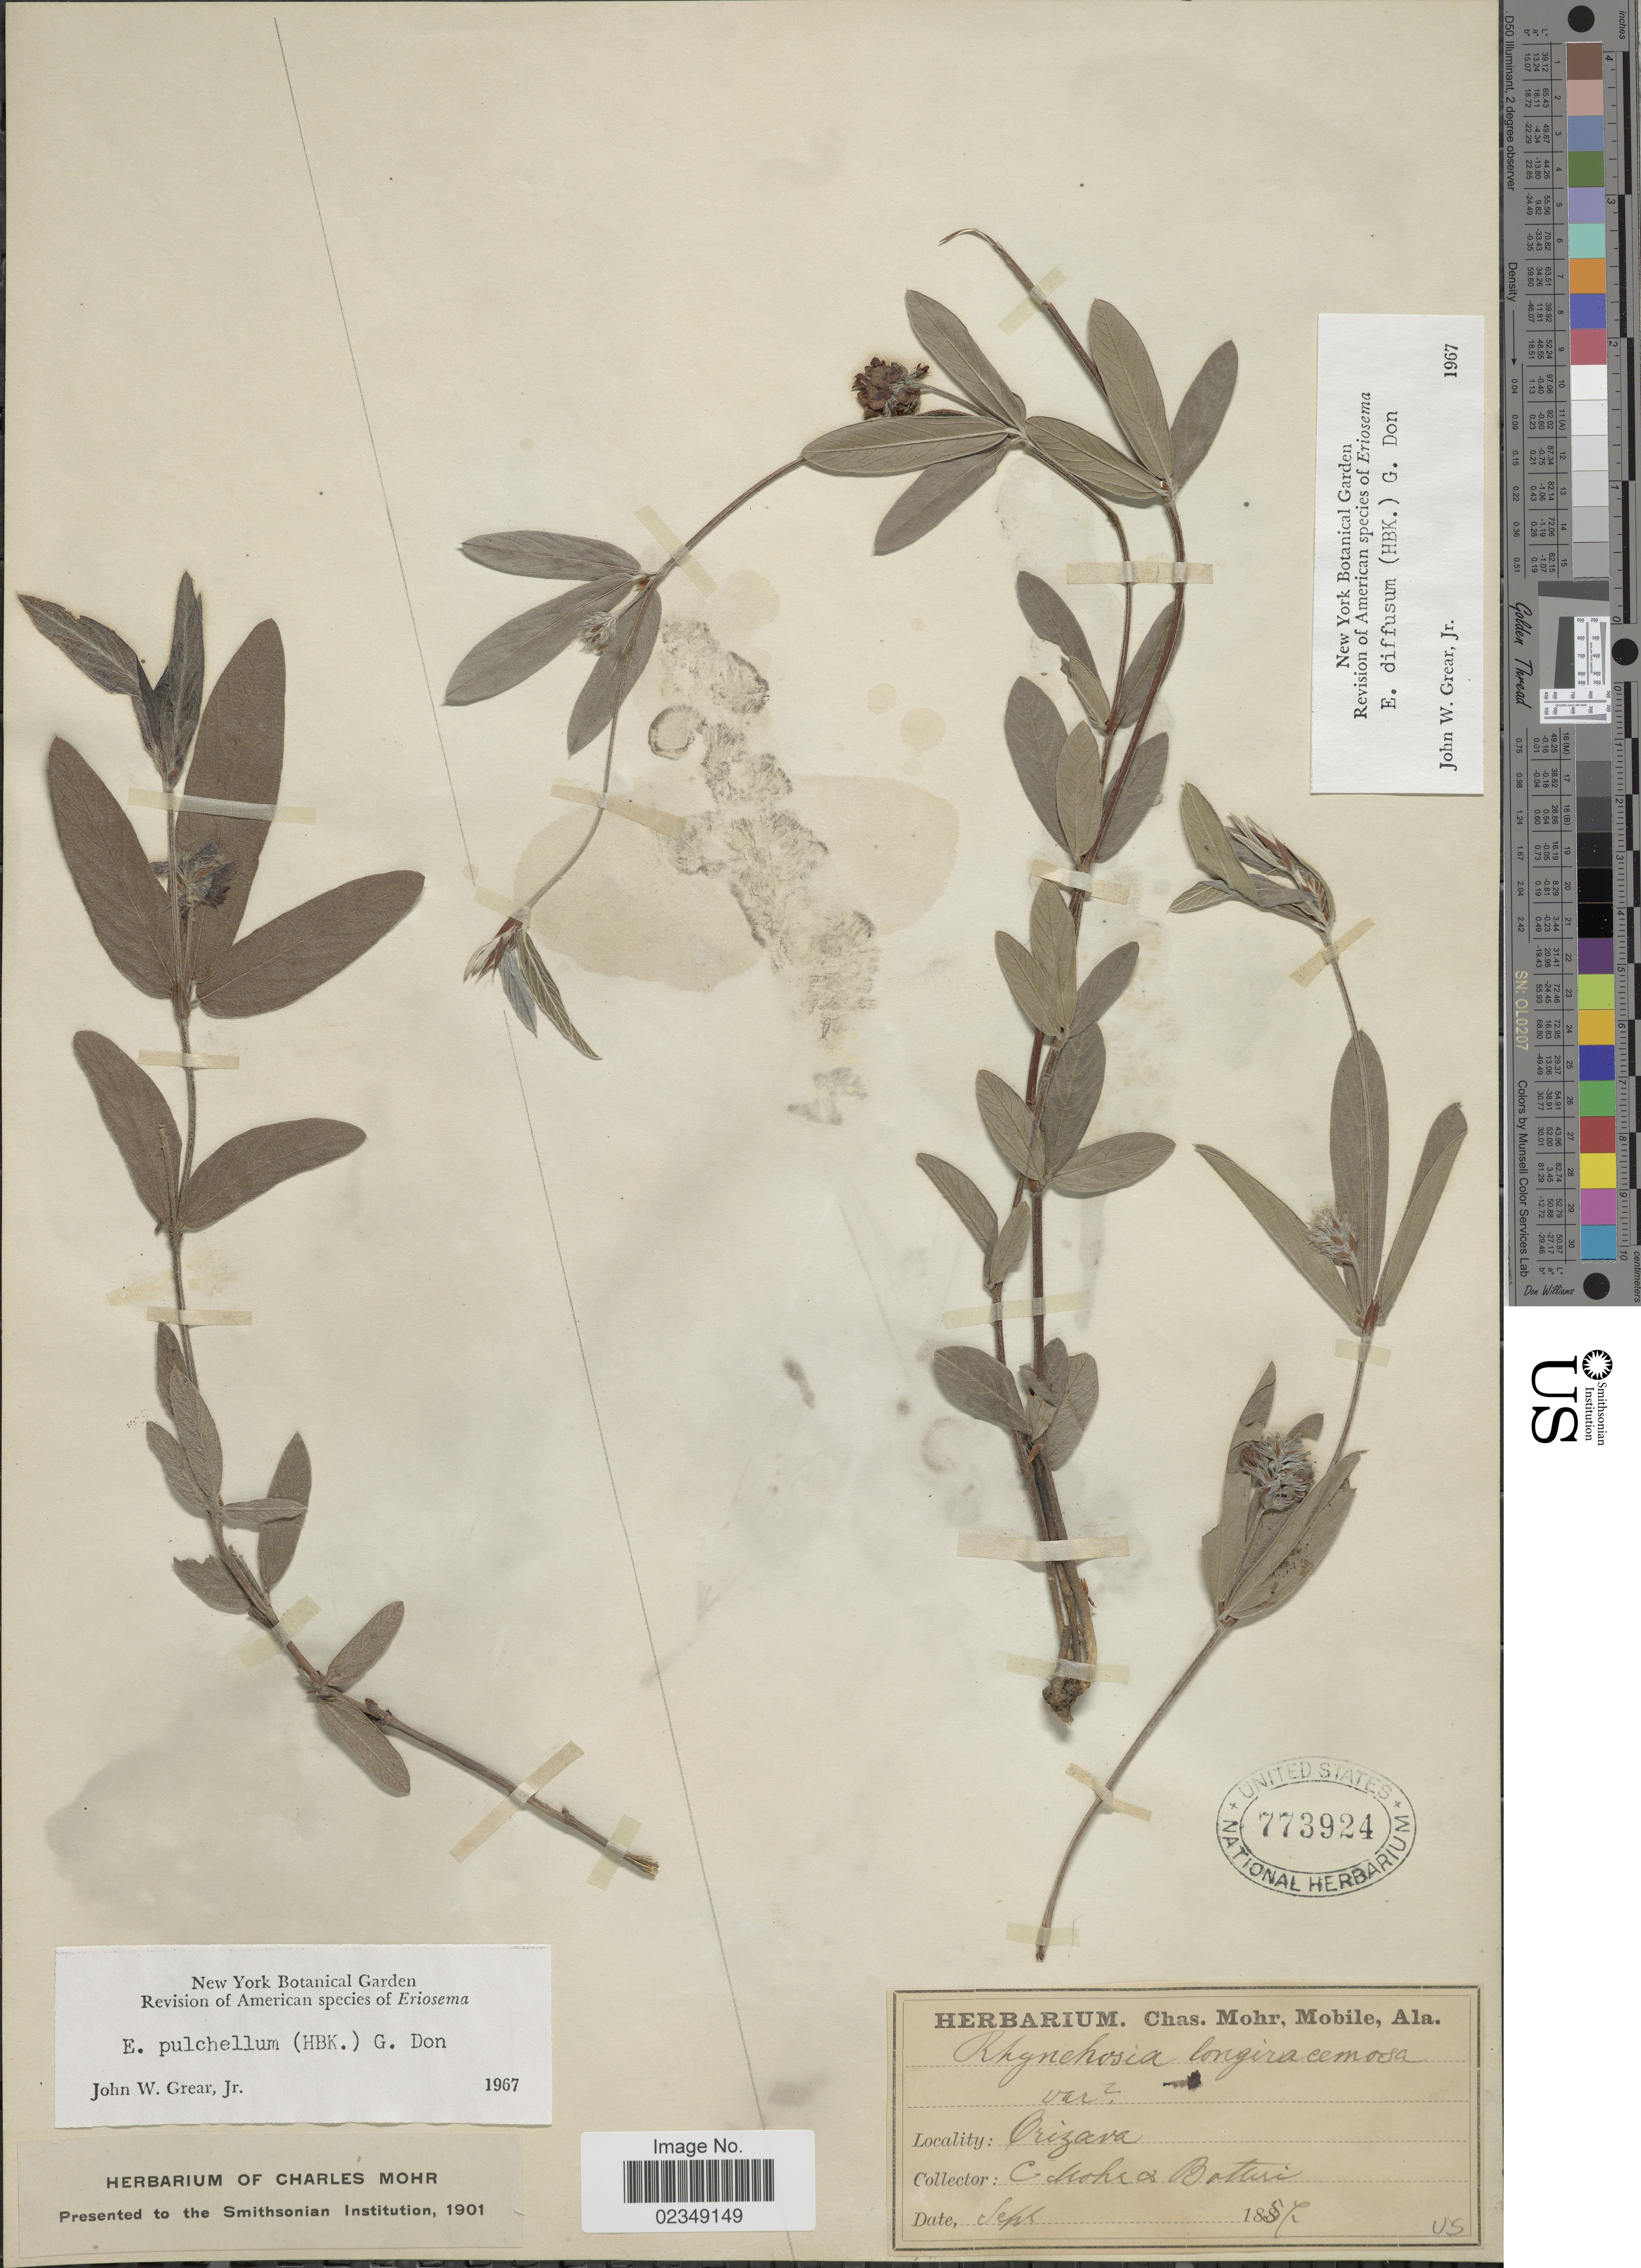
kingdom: Plantae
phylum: Tracheophyta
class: Magnoliopsida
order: Fabales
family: Fabaceae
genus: Eriosema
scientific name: Eriosema diffusum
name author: (Kunth) G. Don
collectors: C. T. Mohr & -. Botteri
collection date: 1857-09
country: Mexico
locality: Orizava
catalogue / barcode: US 773924